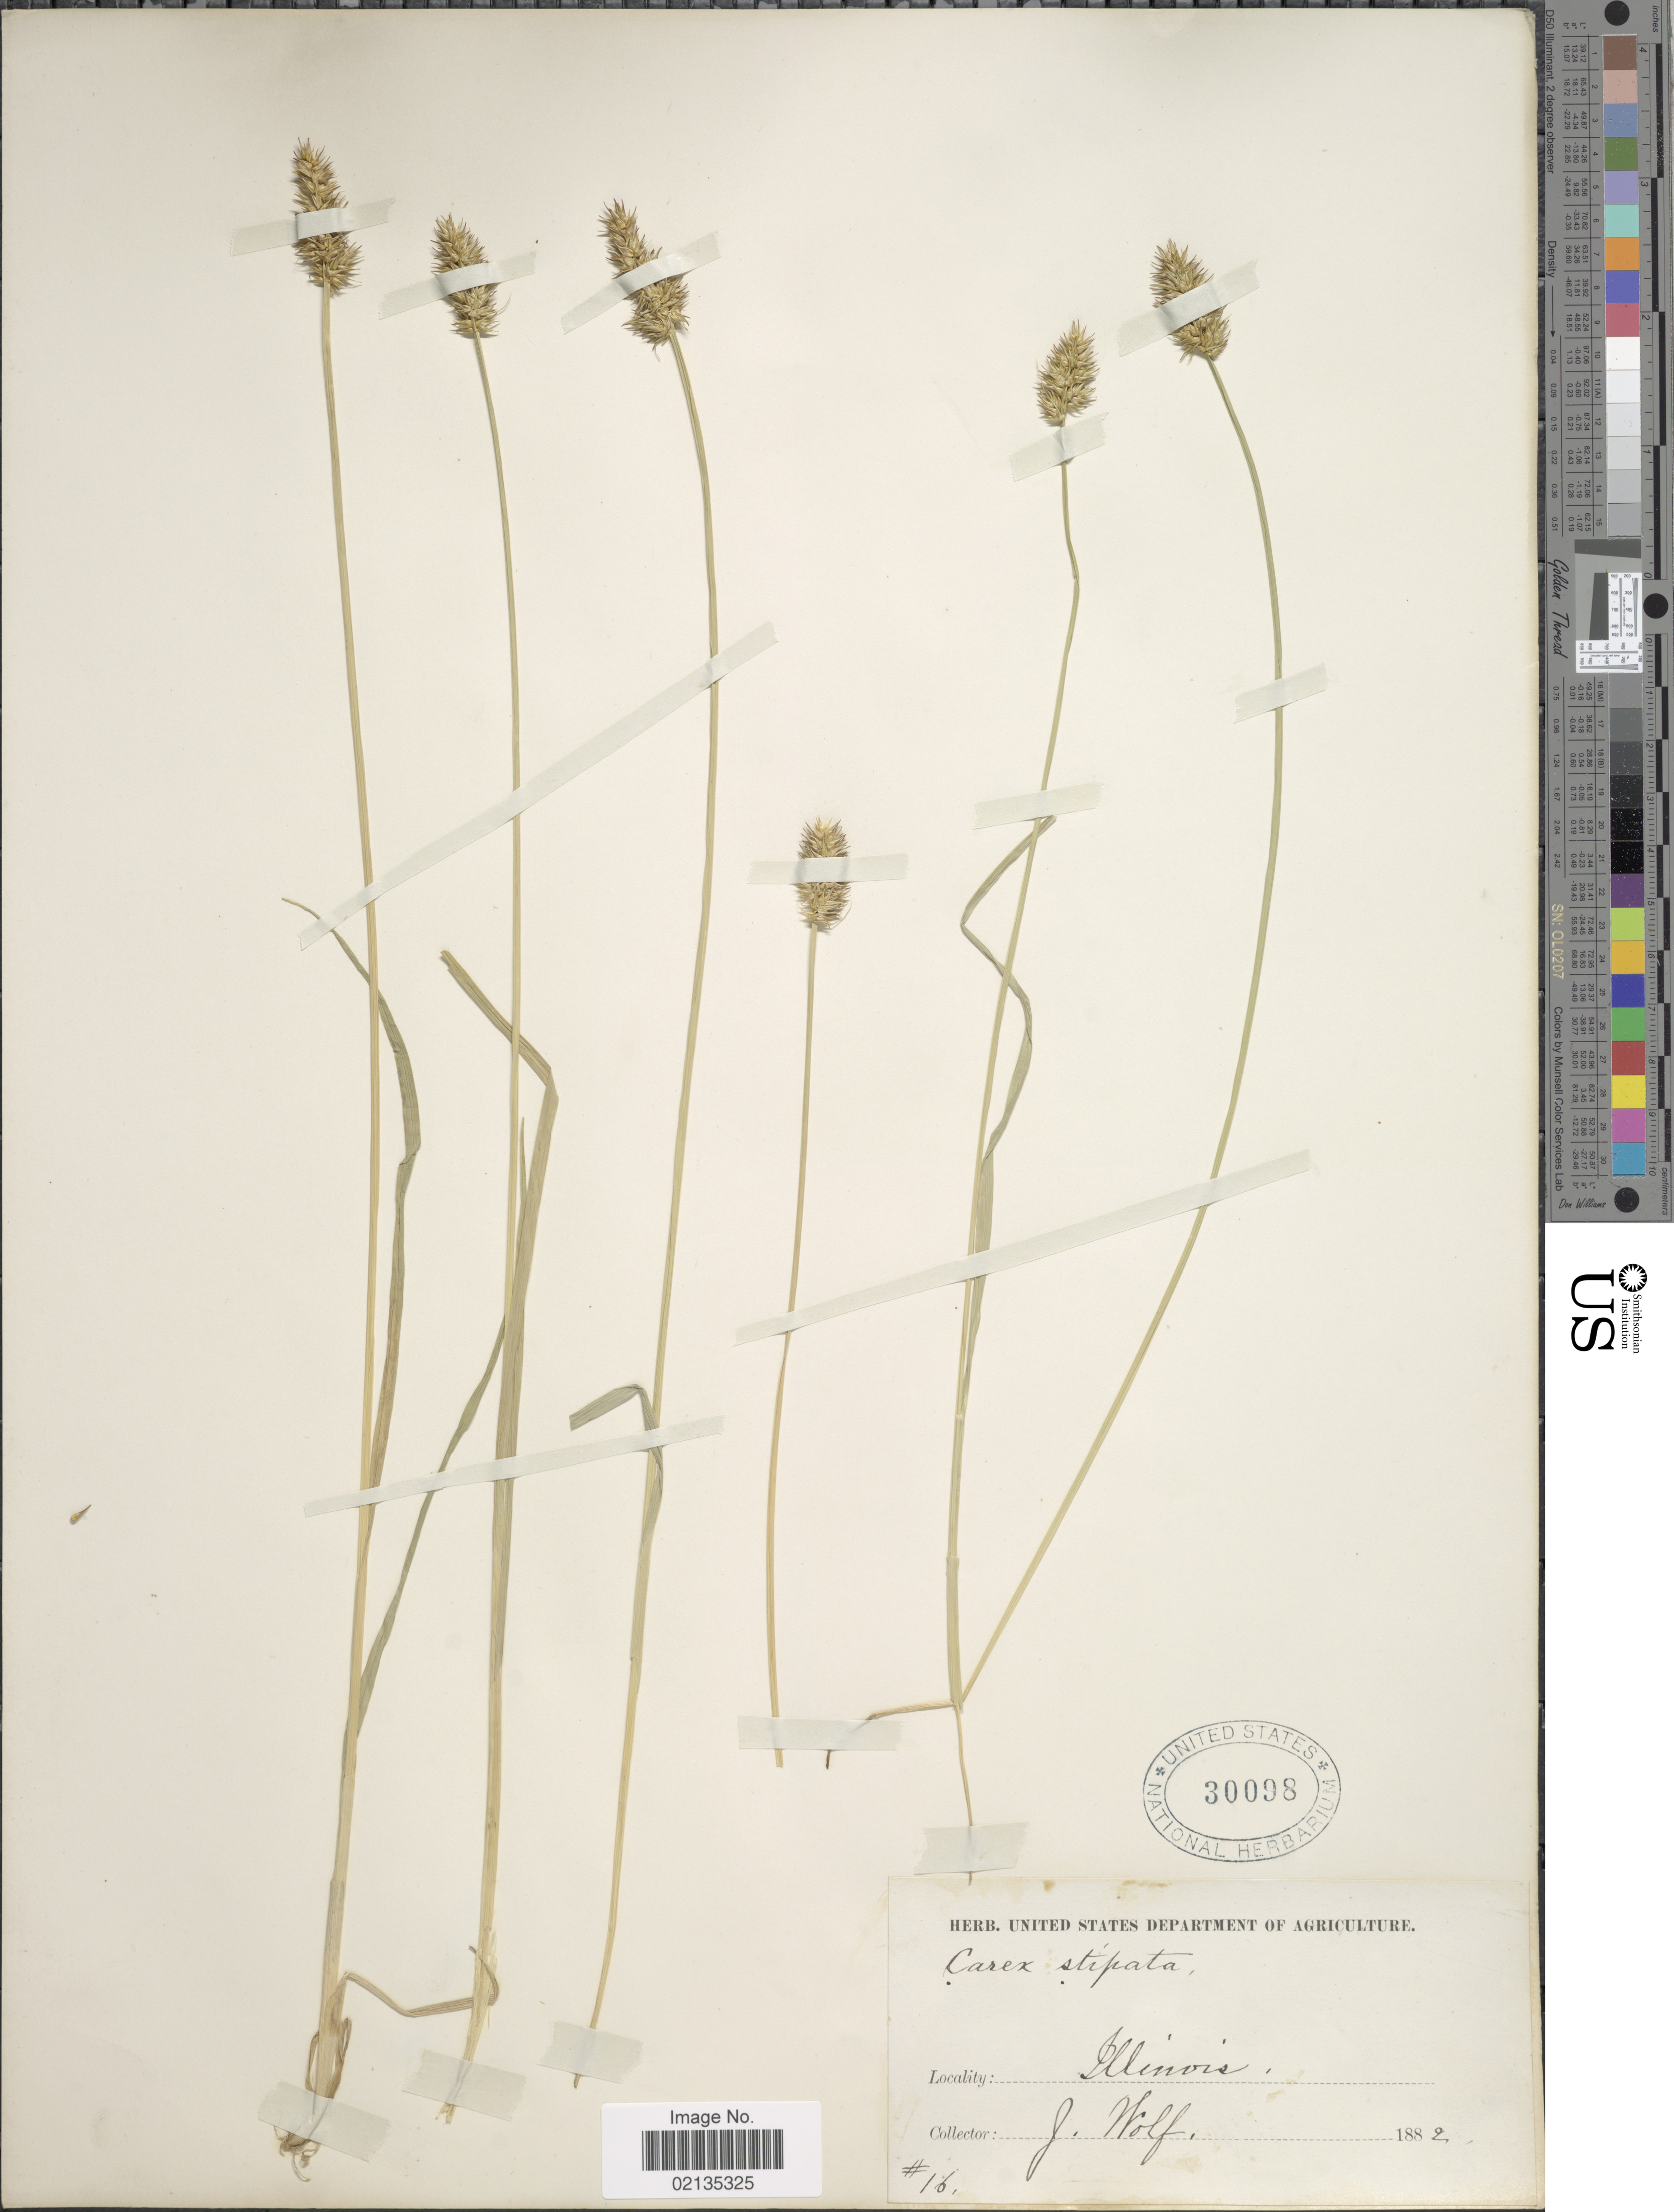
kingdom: Plantae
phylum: Tracheophyta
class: Liliopsida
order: Poales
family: Cyperaceae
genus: Carex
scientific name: Carex stipata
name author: Muhl. ex Willd.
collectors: J. Wolf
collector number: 16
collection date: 1882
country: United States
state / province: Illinois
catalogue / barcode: US 30098